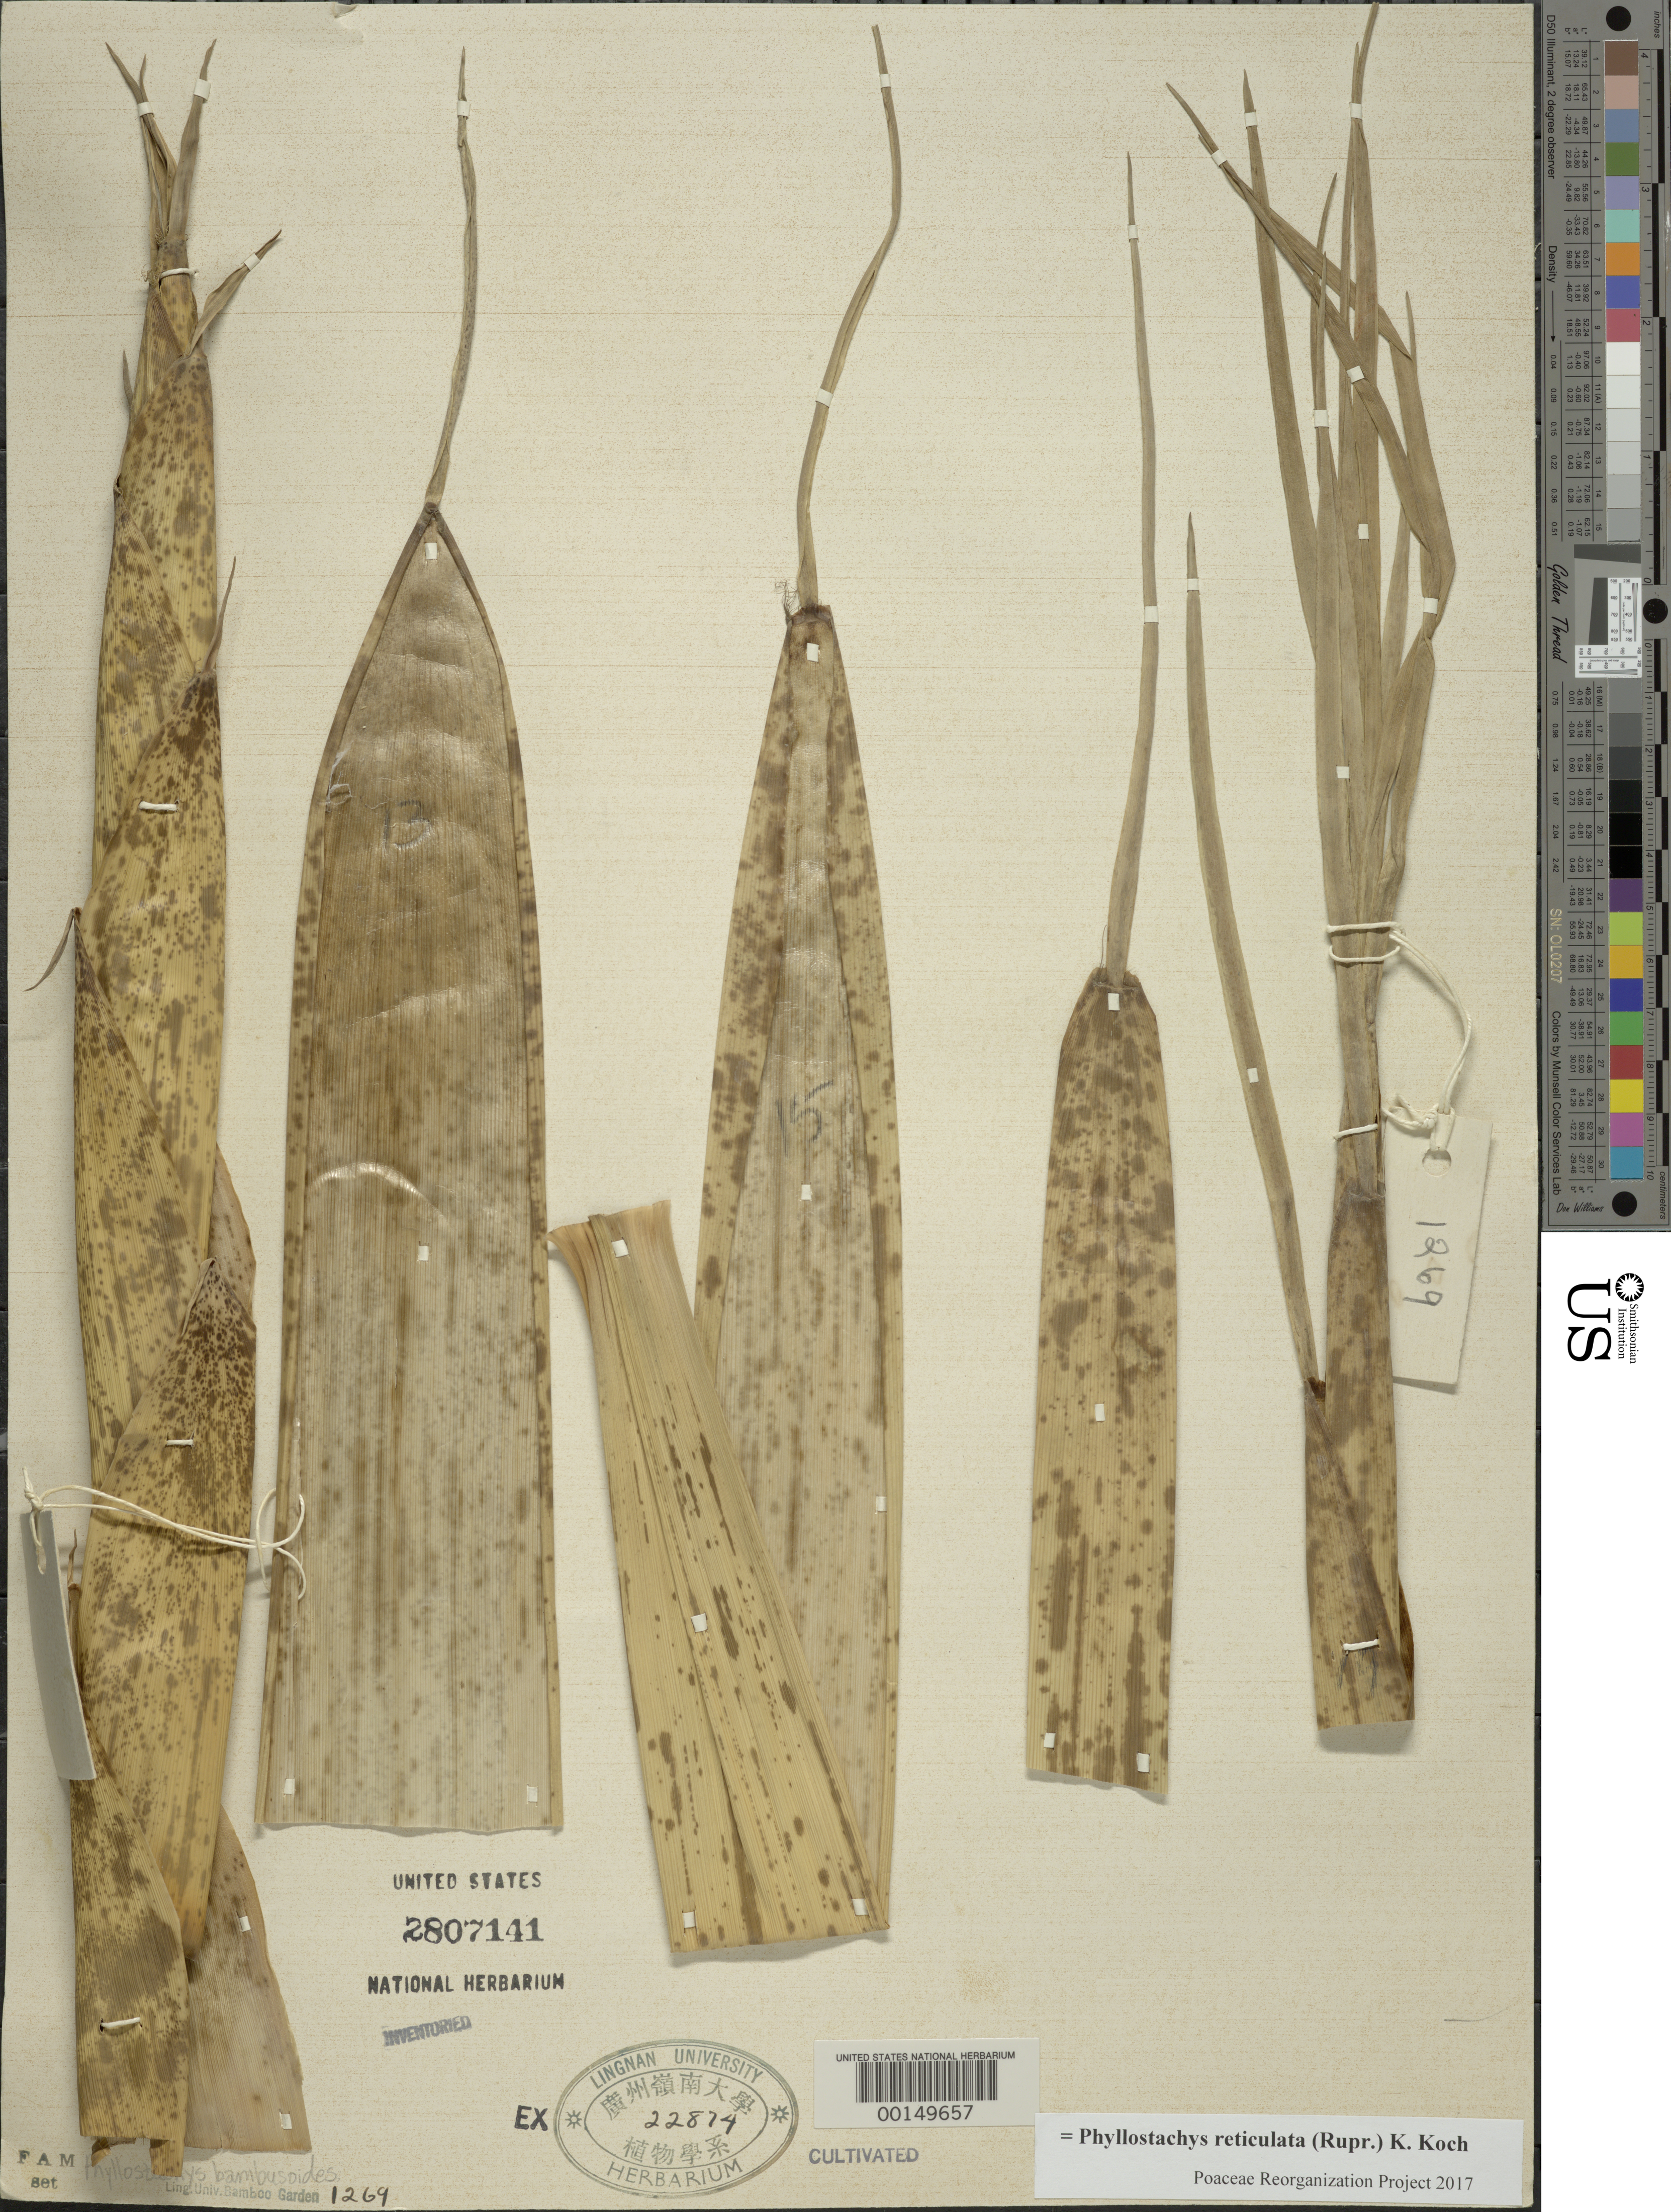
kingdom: Plantae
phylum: Tracheophyta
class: Liliopsida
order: Poales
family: Poaceae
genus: Phyllostachys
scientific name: Phyllostachys reticulata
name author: (Rupr.) K. Koch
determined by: Poaceae Reorganization Project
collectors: H. L. Fung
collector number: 20649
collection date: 1932-04-01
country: China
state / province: Guangdong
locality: Grown in Lingnan University Bamboo Garden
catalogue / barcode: US 2807141